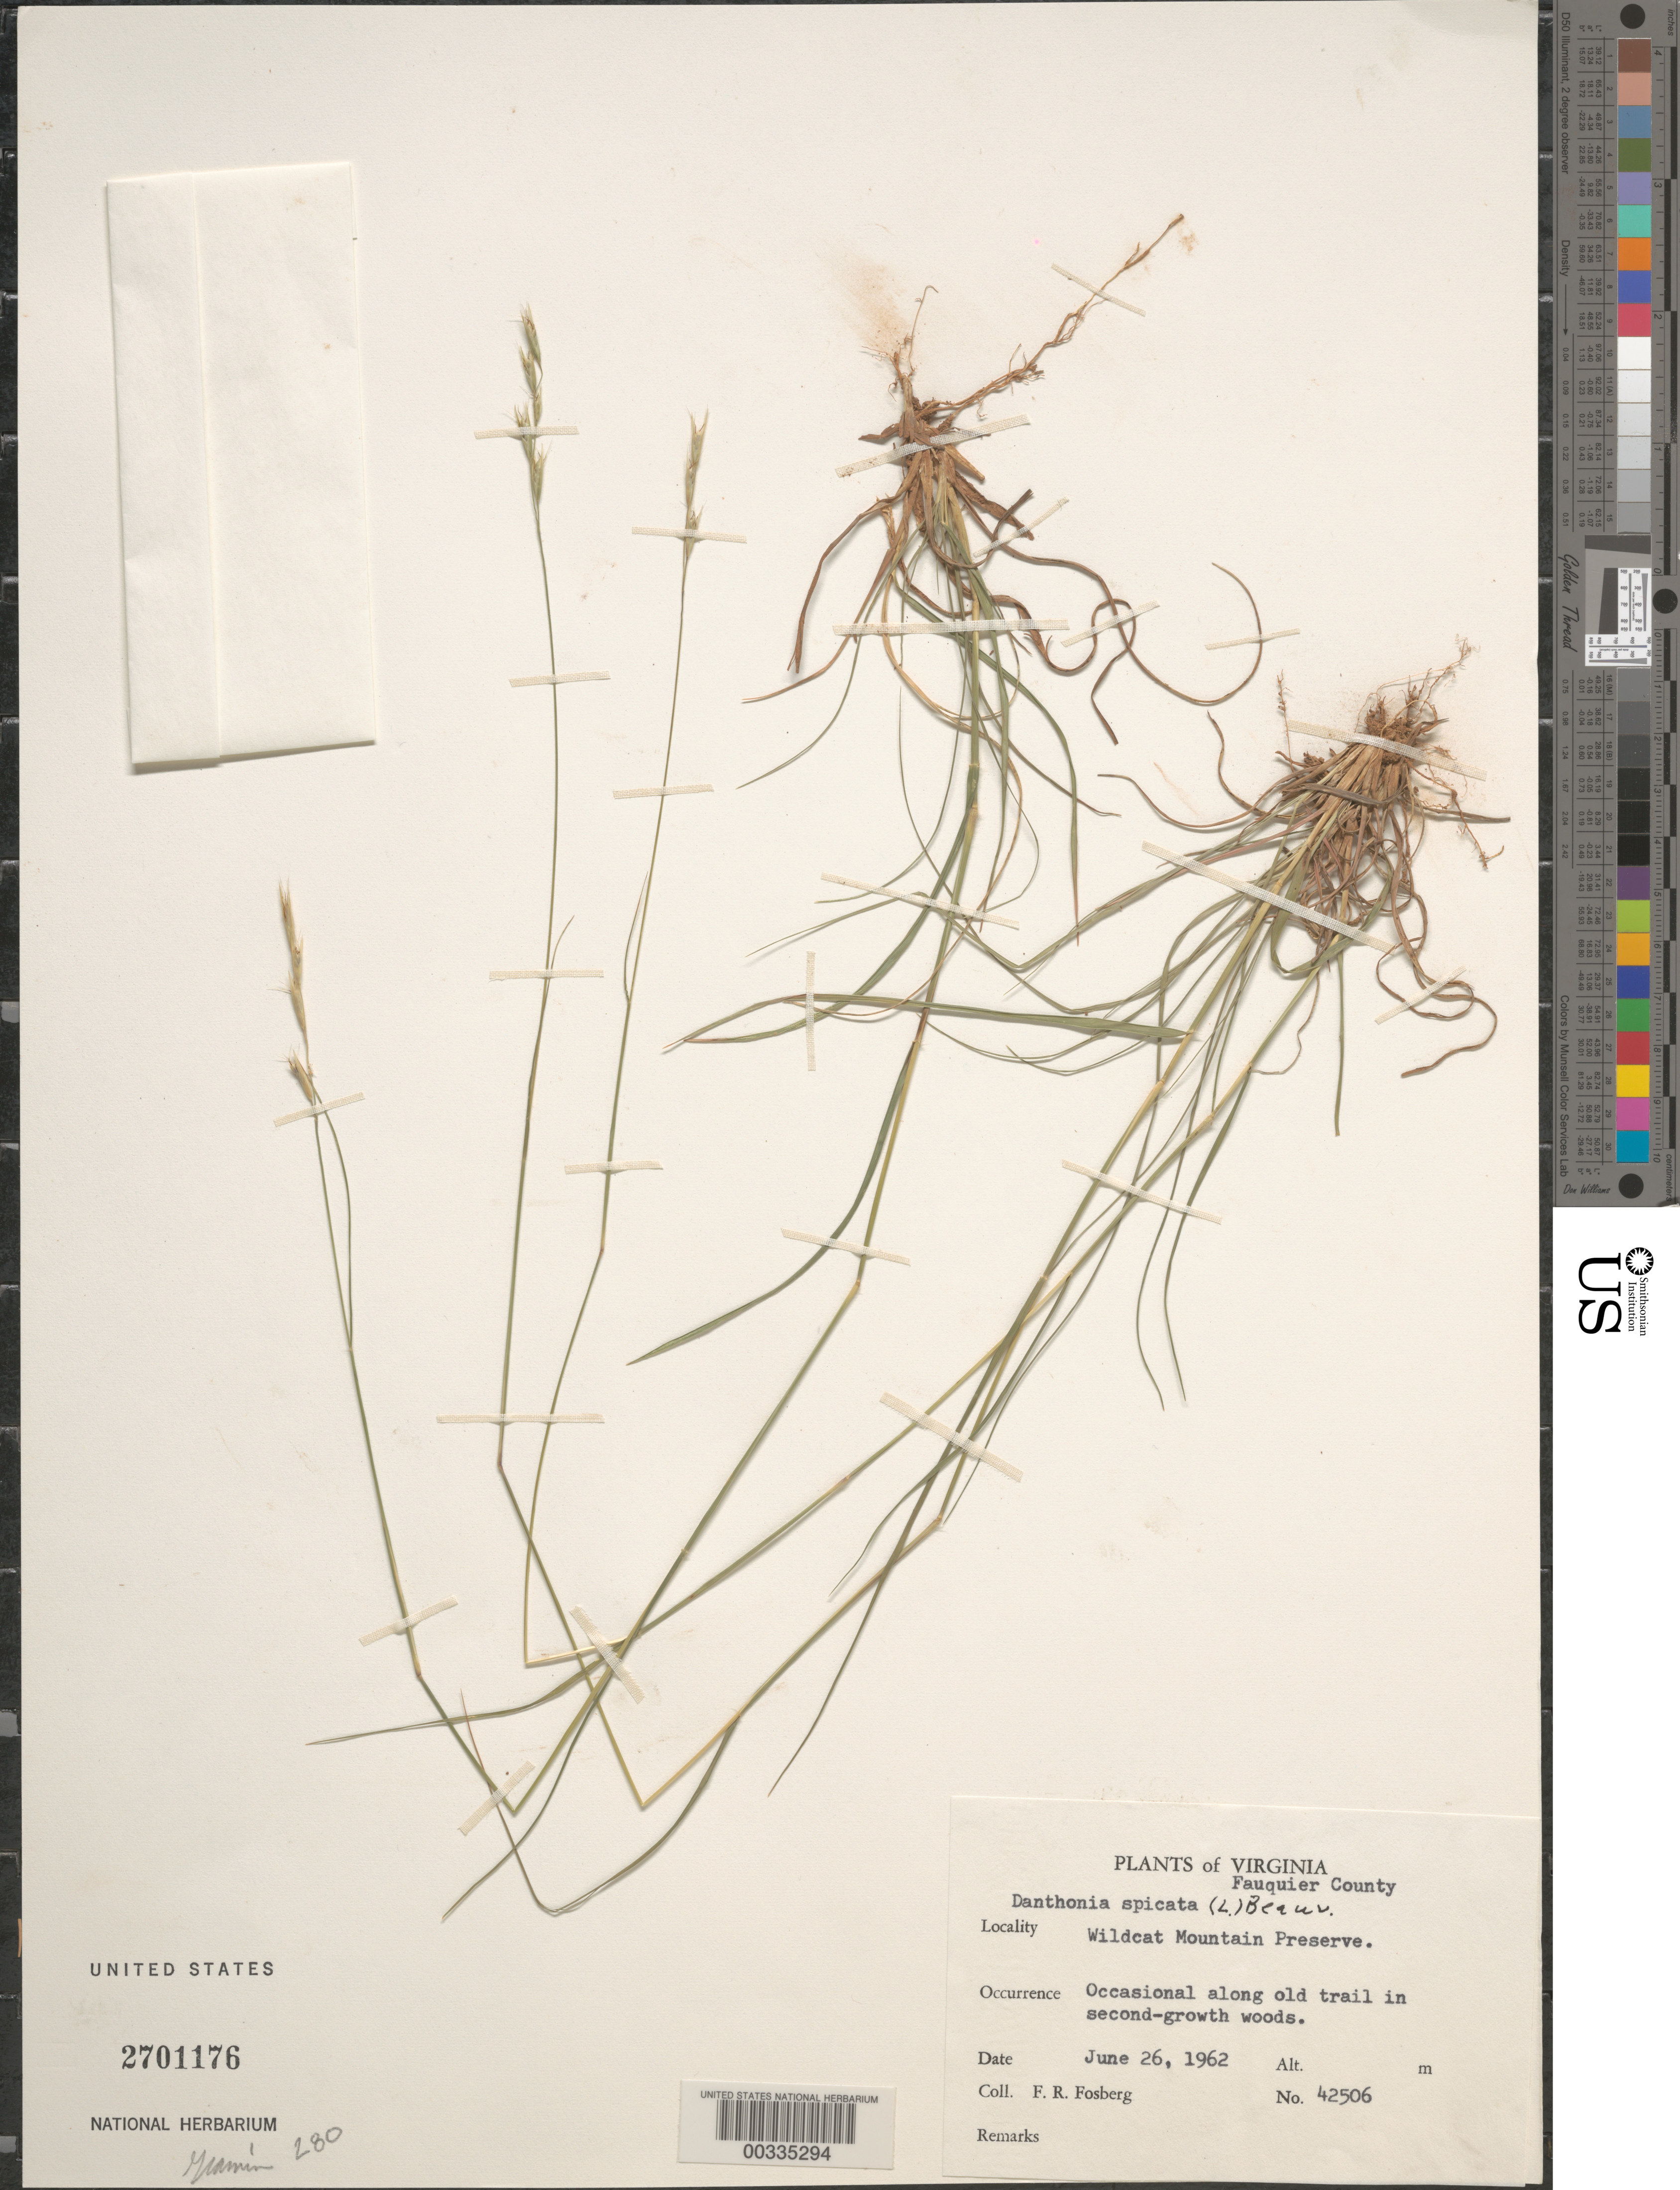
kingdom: Plantae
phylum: Tracheophyta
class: Liliopsida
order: Poales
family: Poaceae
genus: Danthonia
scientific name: Danthonia spicata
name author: (L.) P. Beauv. ex Roem. & Schult.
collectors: F. R. Fosberg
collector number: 42506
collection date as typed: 26 Jun 1962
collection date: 1962-06-26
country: United States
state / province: Virginia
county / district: Fauquier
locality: Wildcat Mountain Preserve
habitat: Second growth woods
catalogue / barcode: US 2701176